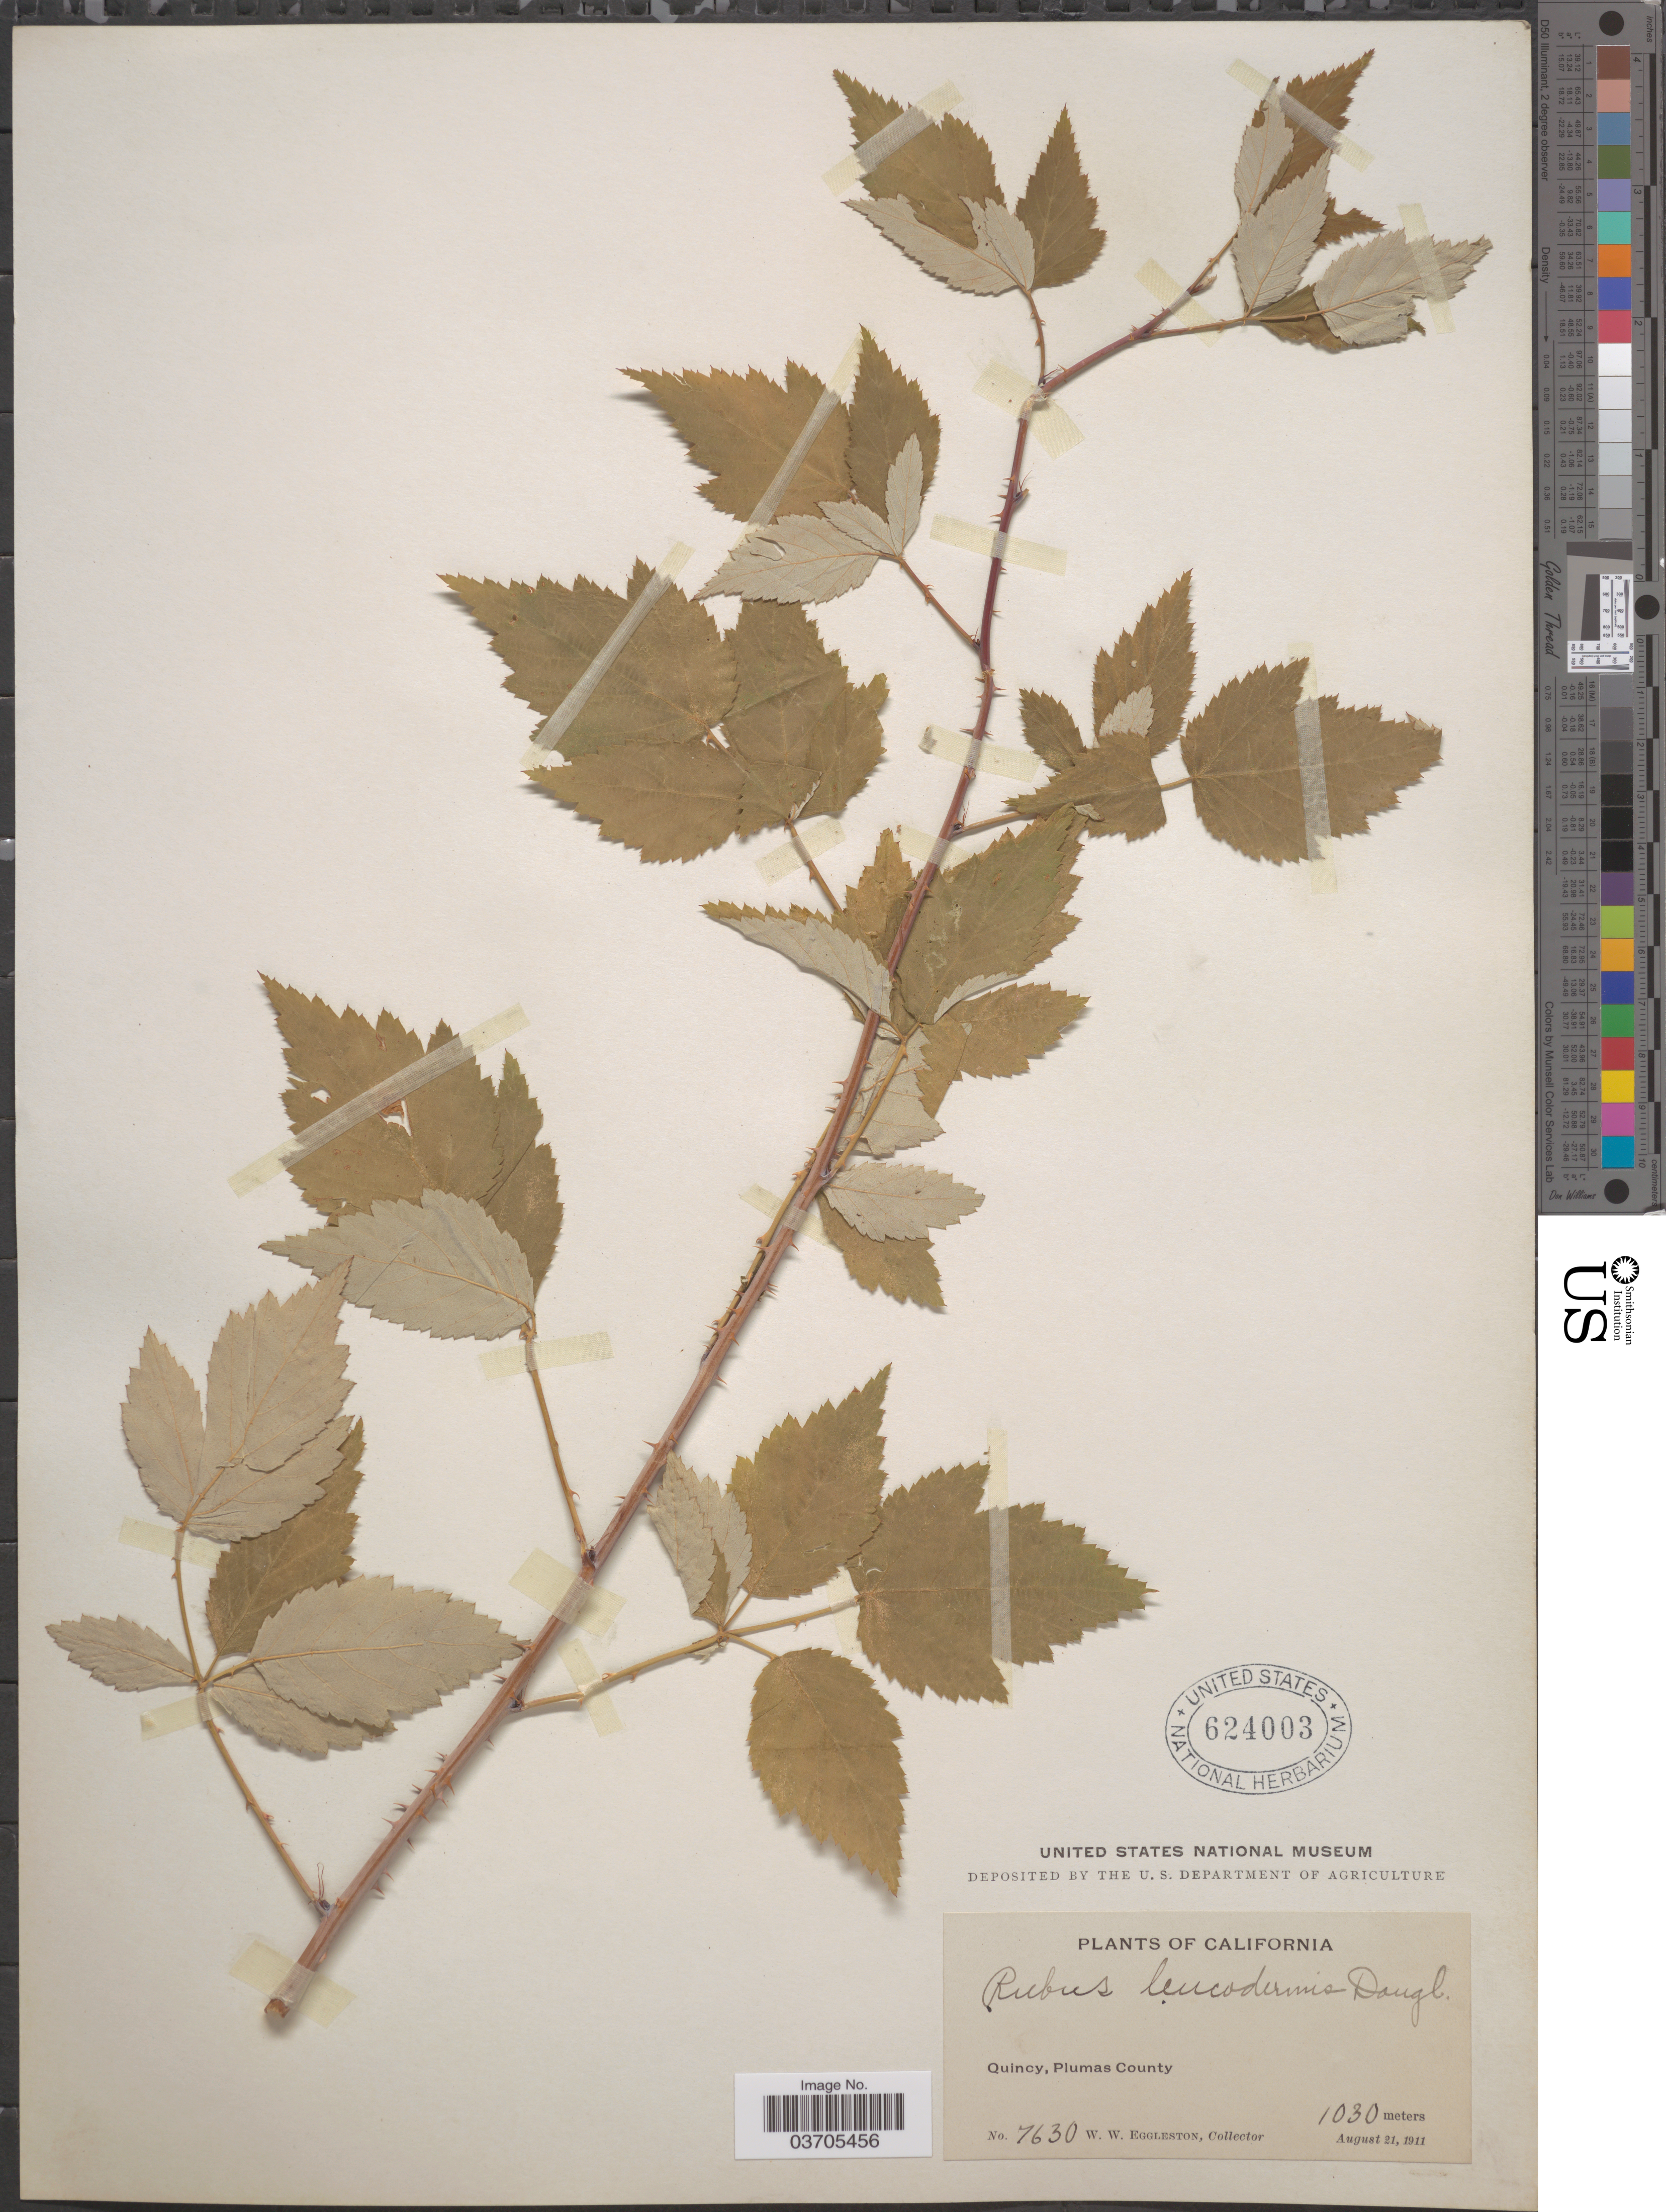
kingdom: Plantae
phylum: Tracheophyta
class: Magnoliopsida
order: Rosales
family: Rosaceae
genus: Rubus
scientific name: Rubus leucodermis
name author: Douglas ex Torr. & A. Gray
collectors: W. W. Eggleston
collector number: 7630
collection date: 1911-08-21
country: United States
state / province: California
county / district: Plumas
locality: Quincy, Plumas County.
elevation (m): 1030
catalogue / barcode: US 624003